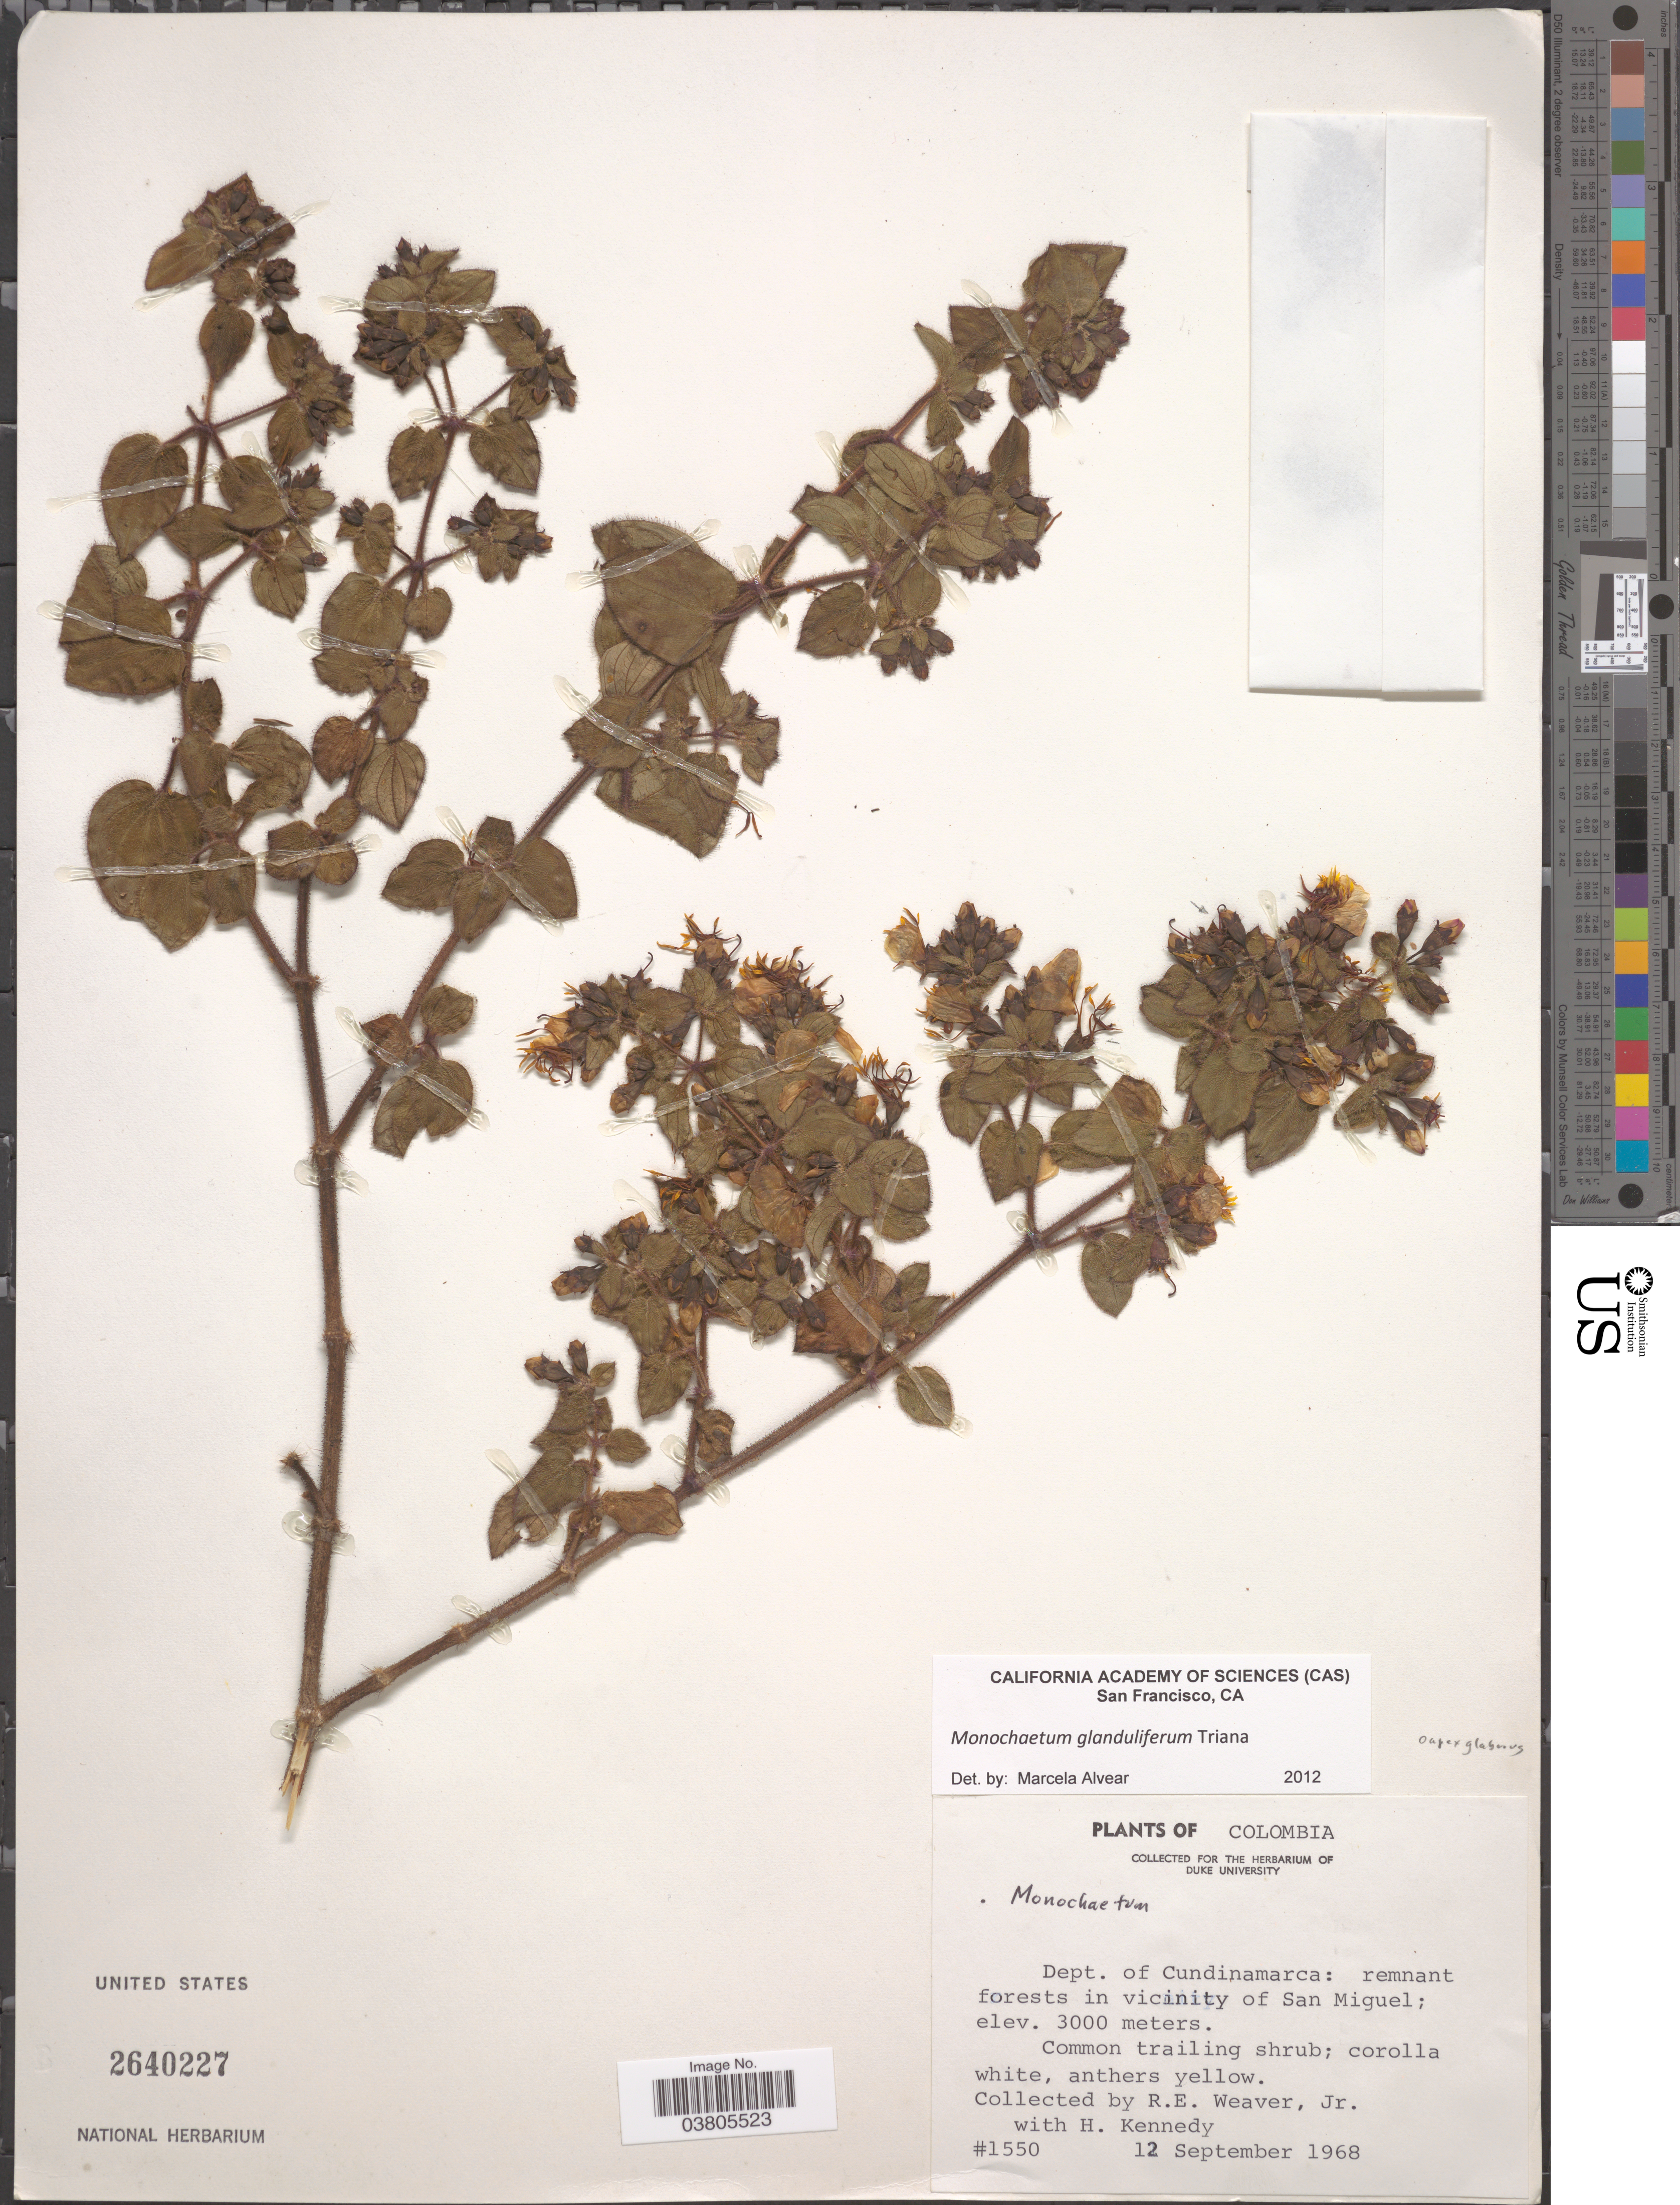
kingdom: Plantae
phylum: Tracheophyta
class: Magnoliopsida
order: Myrtales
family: Melastomataceae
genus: Monochaetum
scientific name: Monochaetum glanduliferum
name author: Triana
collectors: R. Weaver Jr. & H. Kennedy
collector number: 1550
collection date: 1968-09-12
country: Colombia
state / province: Cundinamarca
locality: Dept. of Cundinamarca: remnant forests in vicinity of San Miguel.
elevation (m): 3000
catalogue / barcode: US 2640227